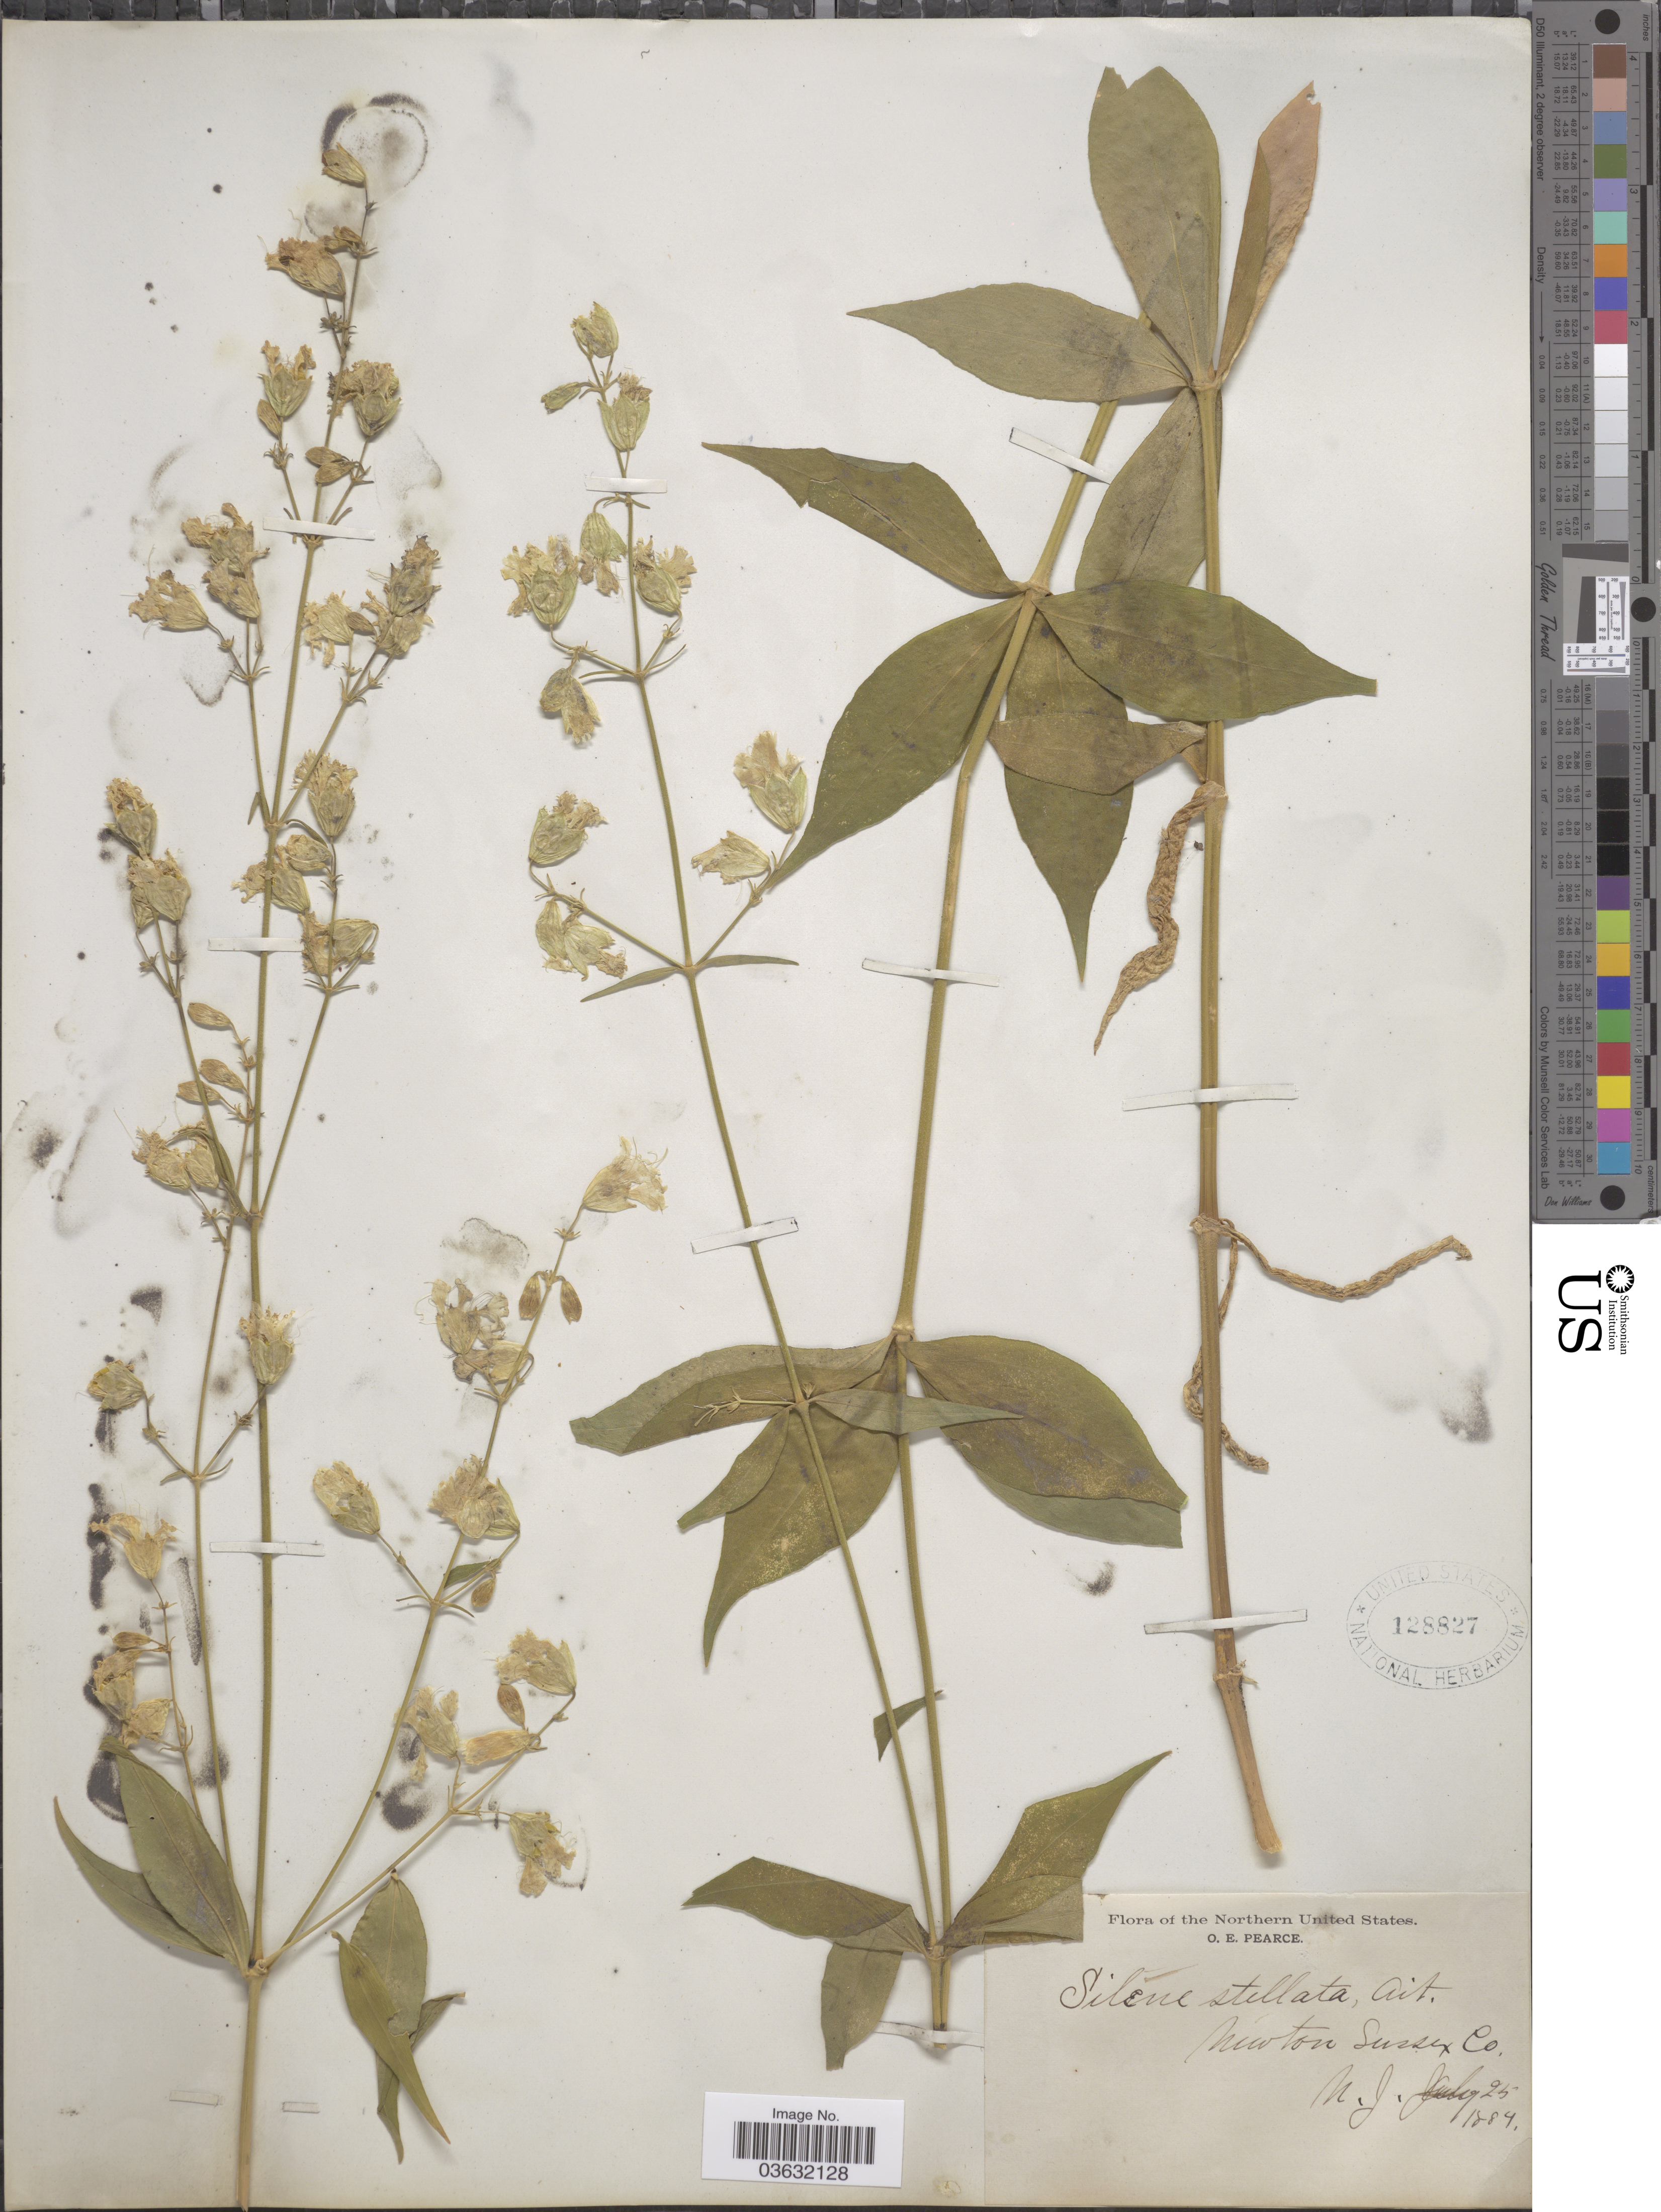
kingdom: Plantae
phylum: Tracheophyta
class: Magnoliopsida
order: Caryophyllales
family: Caryophyllaceae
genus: Silene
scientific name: Silene stellata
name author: (L.) Coyte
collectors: O. E. Pearce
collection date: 1884-07-25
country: United States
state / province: New Jersey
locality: Newton Sussex Co. Northern United States.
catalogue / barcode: US 128827